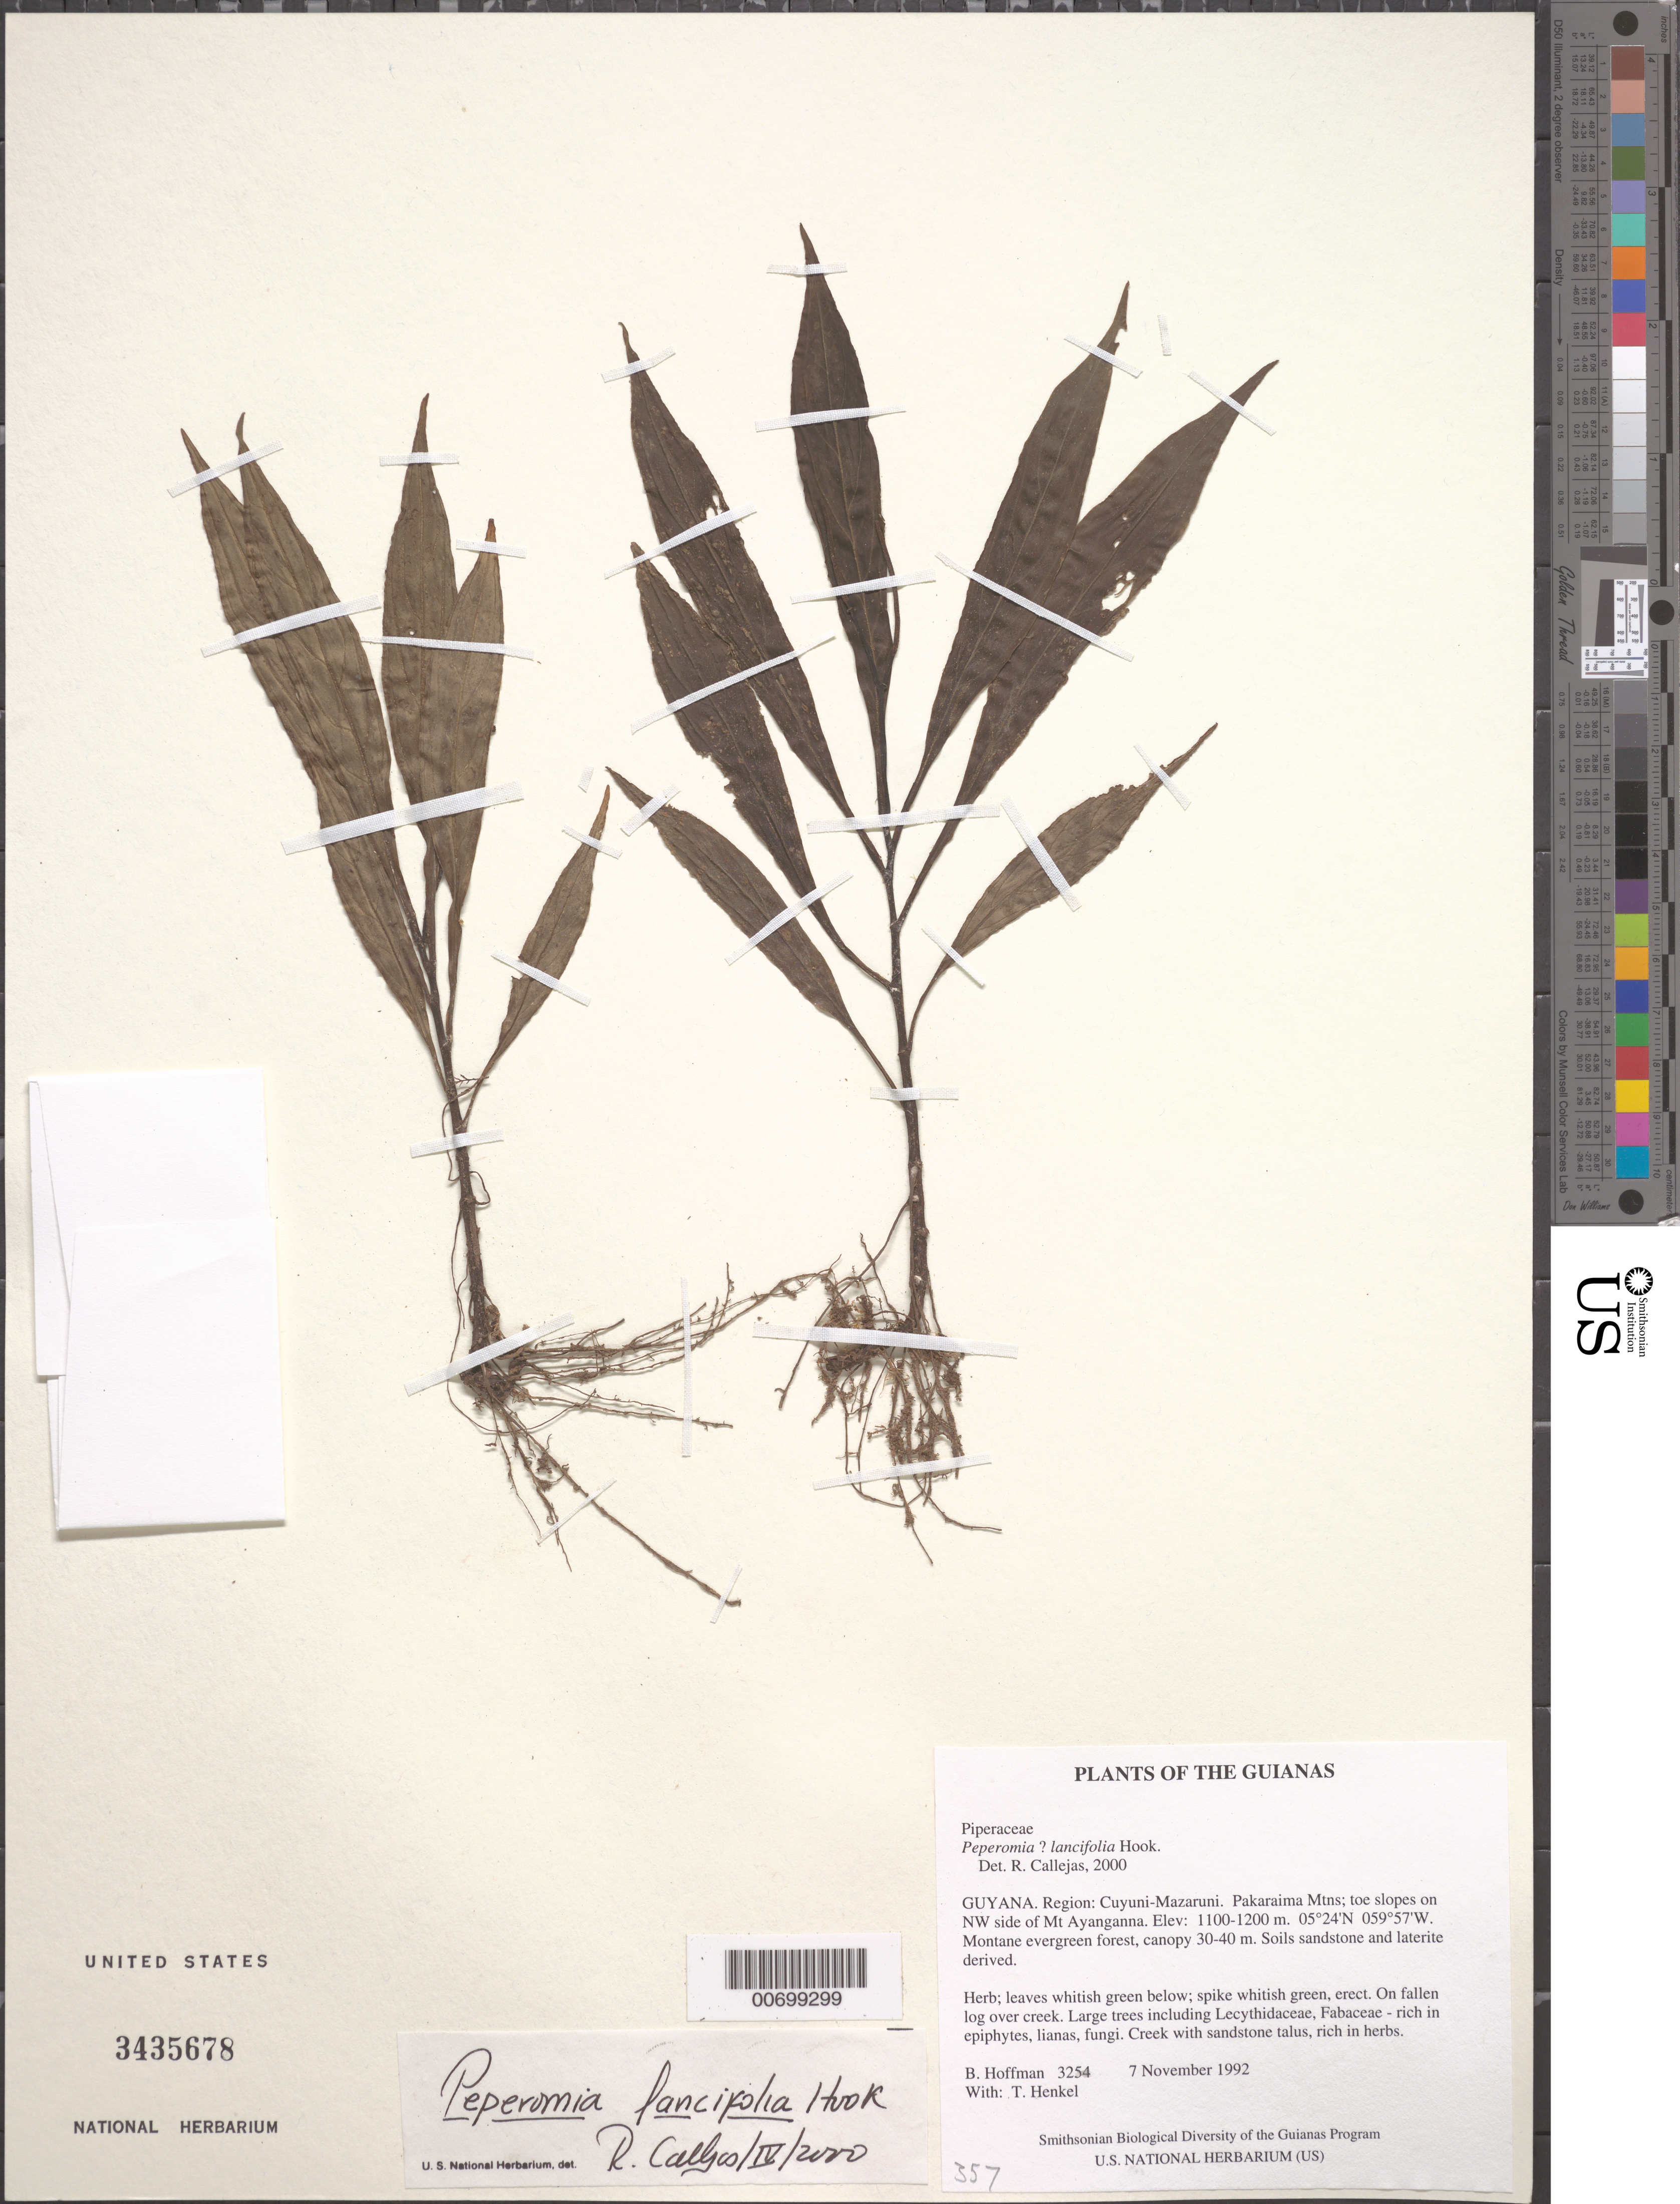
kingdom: Plantae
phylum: Tracheophyta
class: Magnoliopsida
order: Piperales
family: Piperaceae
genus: Peperomia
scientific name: Peperomia lancifolia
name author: Hook.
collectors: B. Hoffman & T. Henkel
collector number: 3254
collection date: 1992-11-07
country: Guyana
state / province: Cuyuni-Mazaruni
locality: Guianas. Region: Cuyuni-Mazaruni. Pakaraima Mtns; toe slopes on NW side of Mt Ayanganna.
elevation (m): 1100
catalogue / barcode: US 3435678